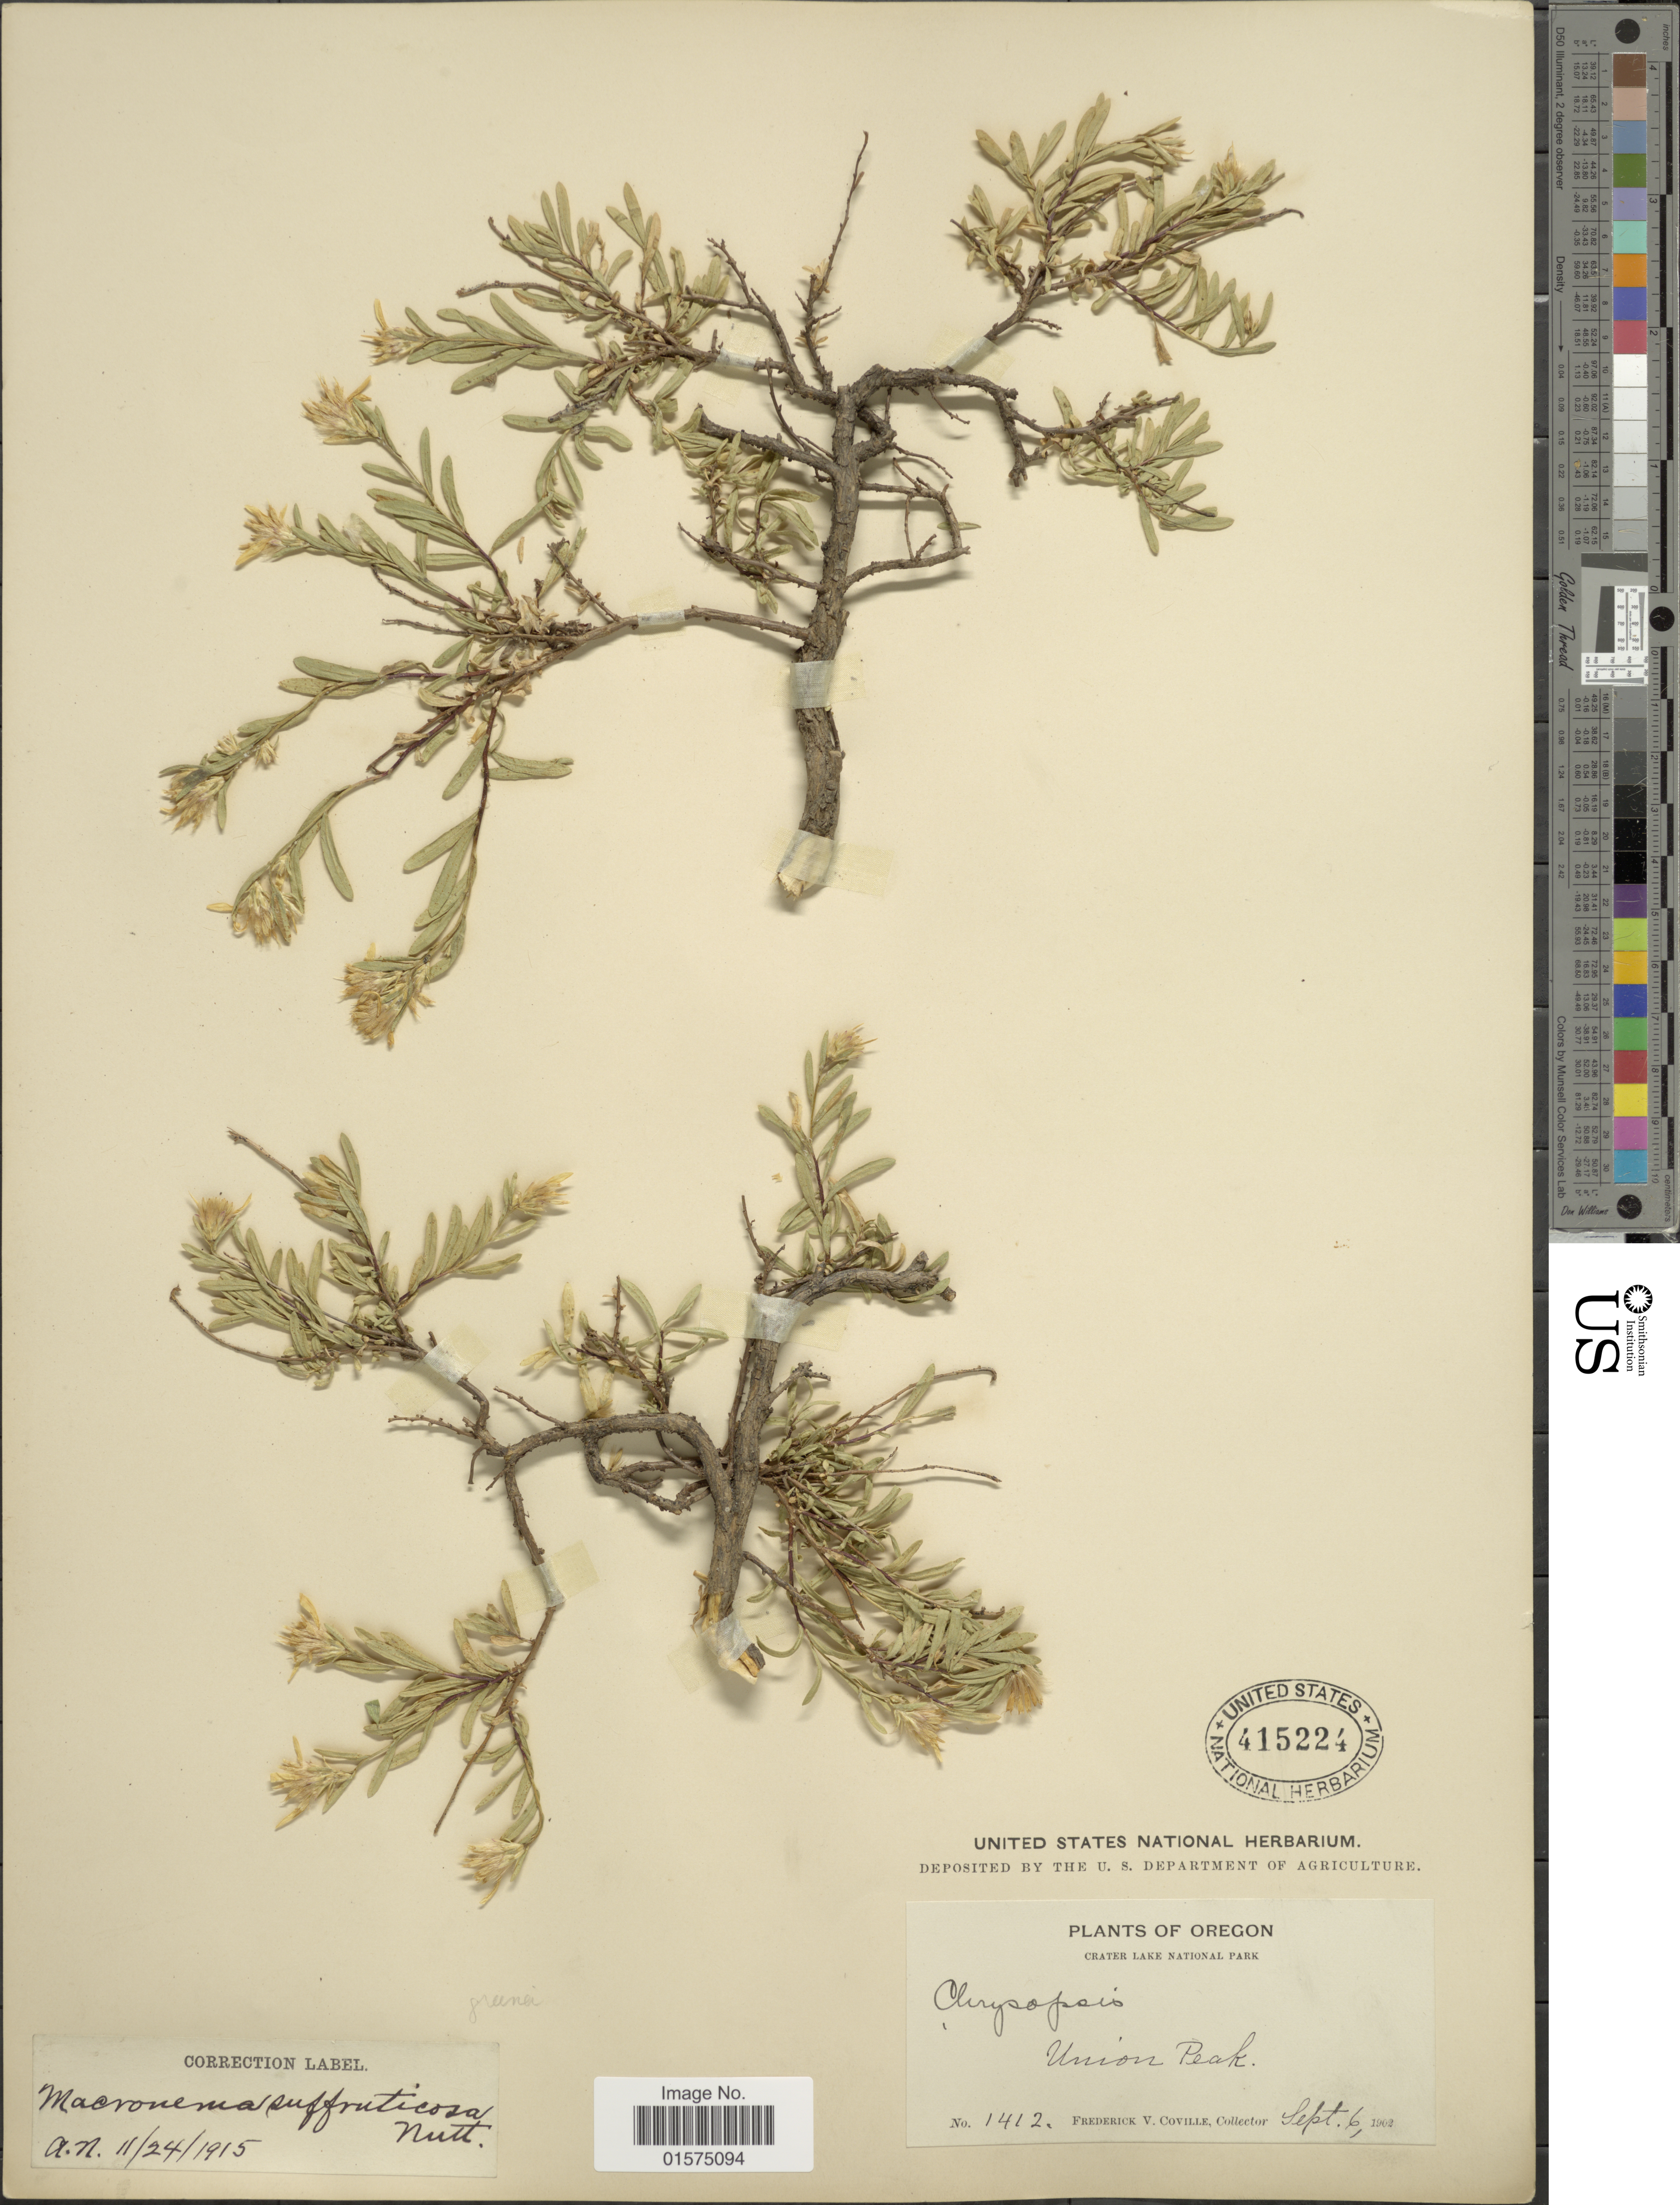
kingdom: Plantae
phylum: Tracheophyta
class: Magnoliopsida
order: Asterales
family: Asteraceae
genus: Ericameria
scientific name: Ericameria greenei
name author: (A. Gray) G.L. Nesom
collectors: F. V. Coville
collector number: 1412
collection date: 1902-09-06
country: United States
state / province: Oregon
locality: Union Peak. Crater Lake National Park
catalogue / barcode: US 415224